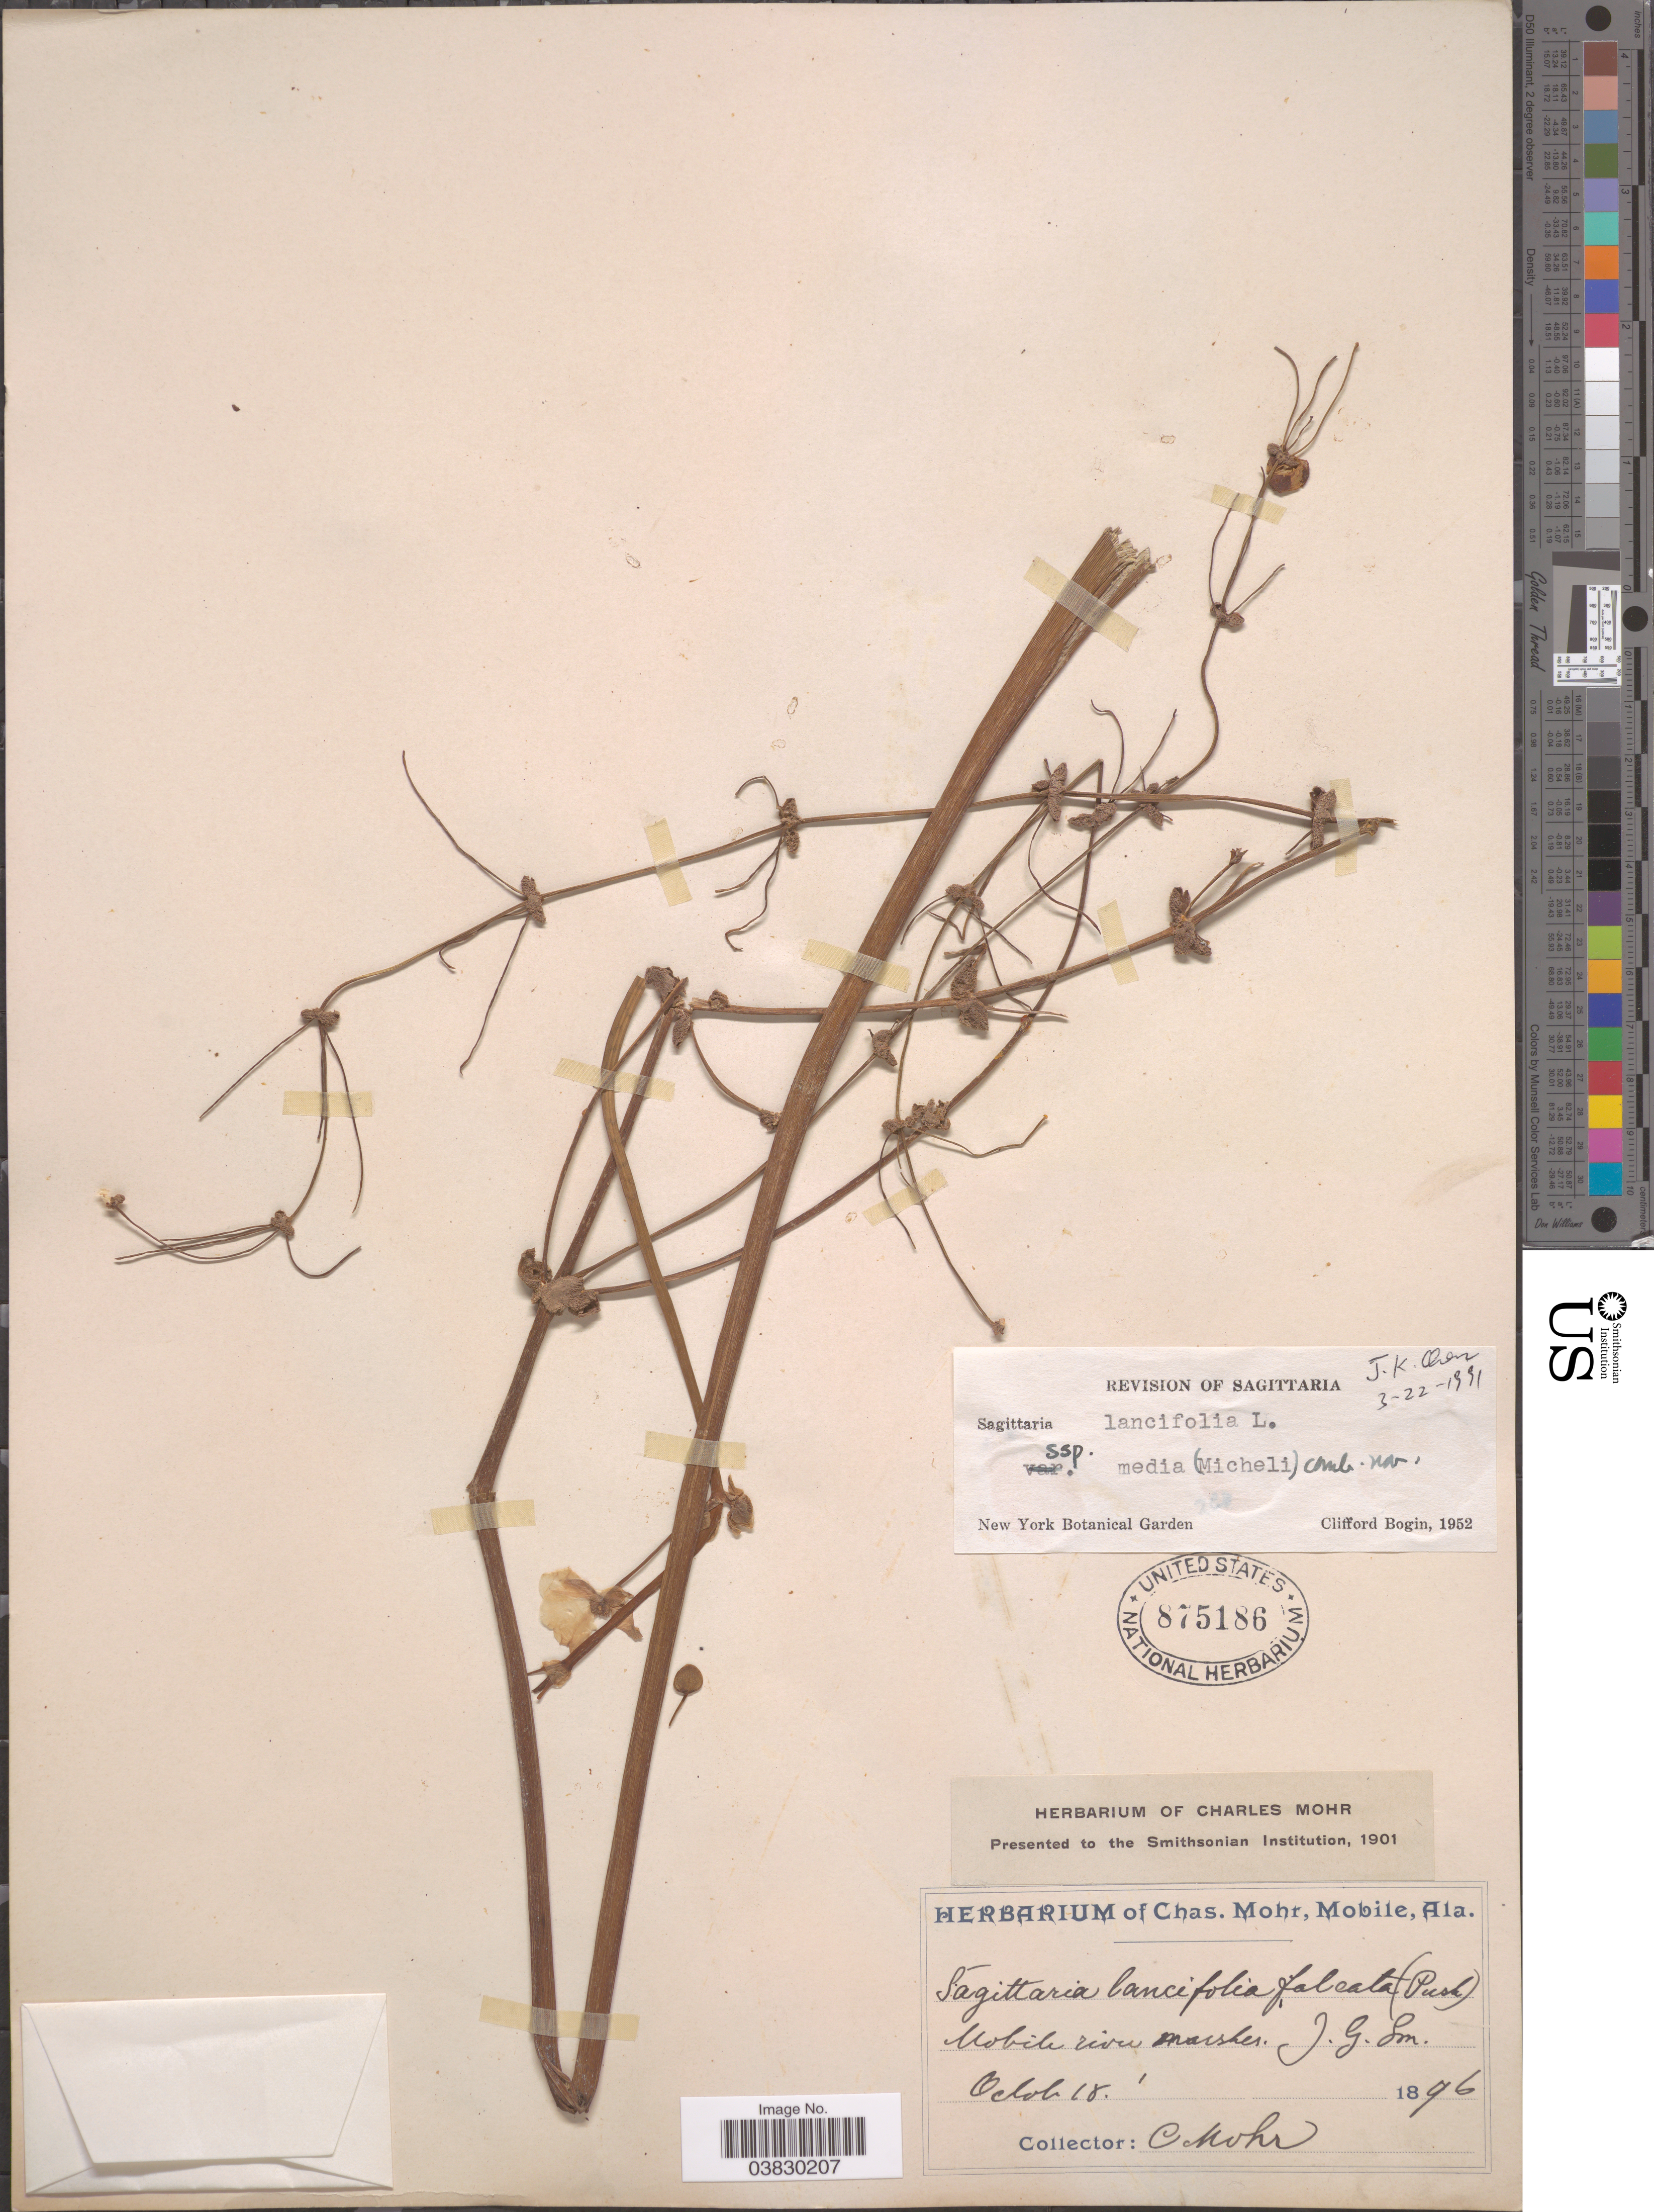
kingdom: Plantae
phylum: Tracheophyta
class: Liliopsida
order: Alismatales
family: Alismataceae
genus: Sagittaria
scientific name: Sagittaria lancifolia subsp. media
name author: (Micheli) Bogin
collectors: Mohr, C. T. (herbarium)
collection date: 1896-10-18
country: United States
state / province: Alabama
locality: Mobile river.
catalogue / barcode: US 875186